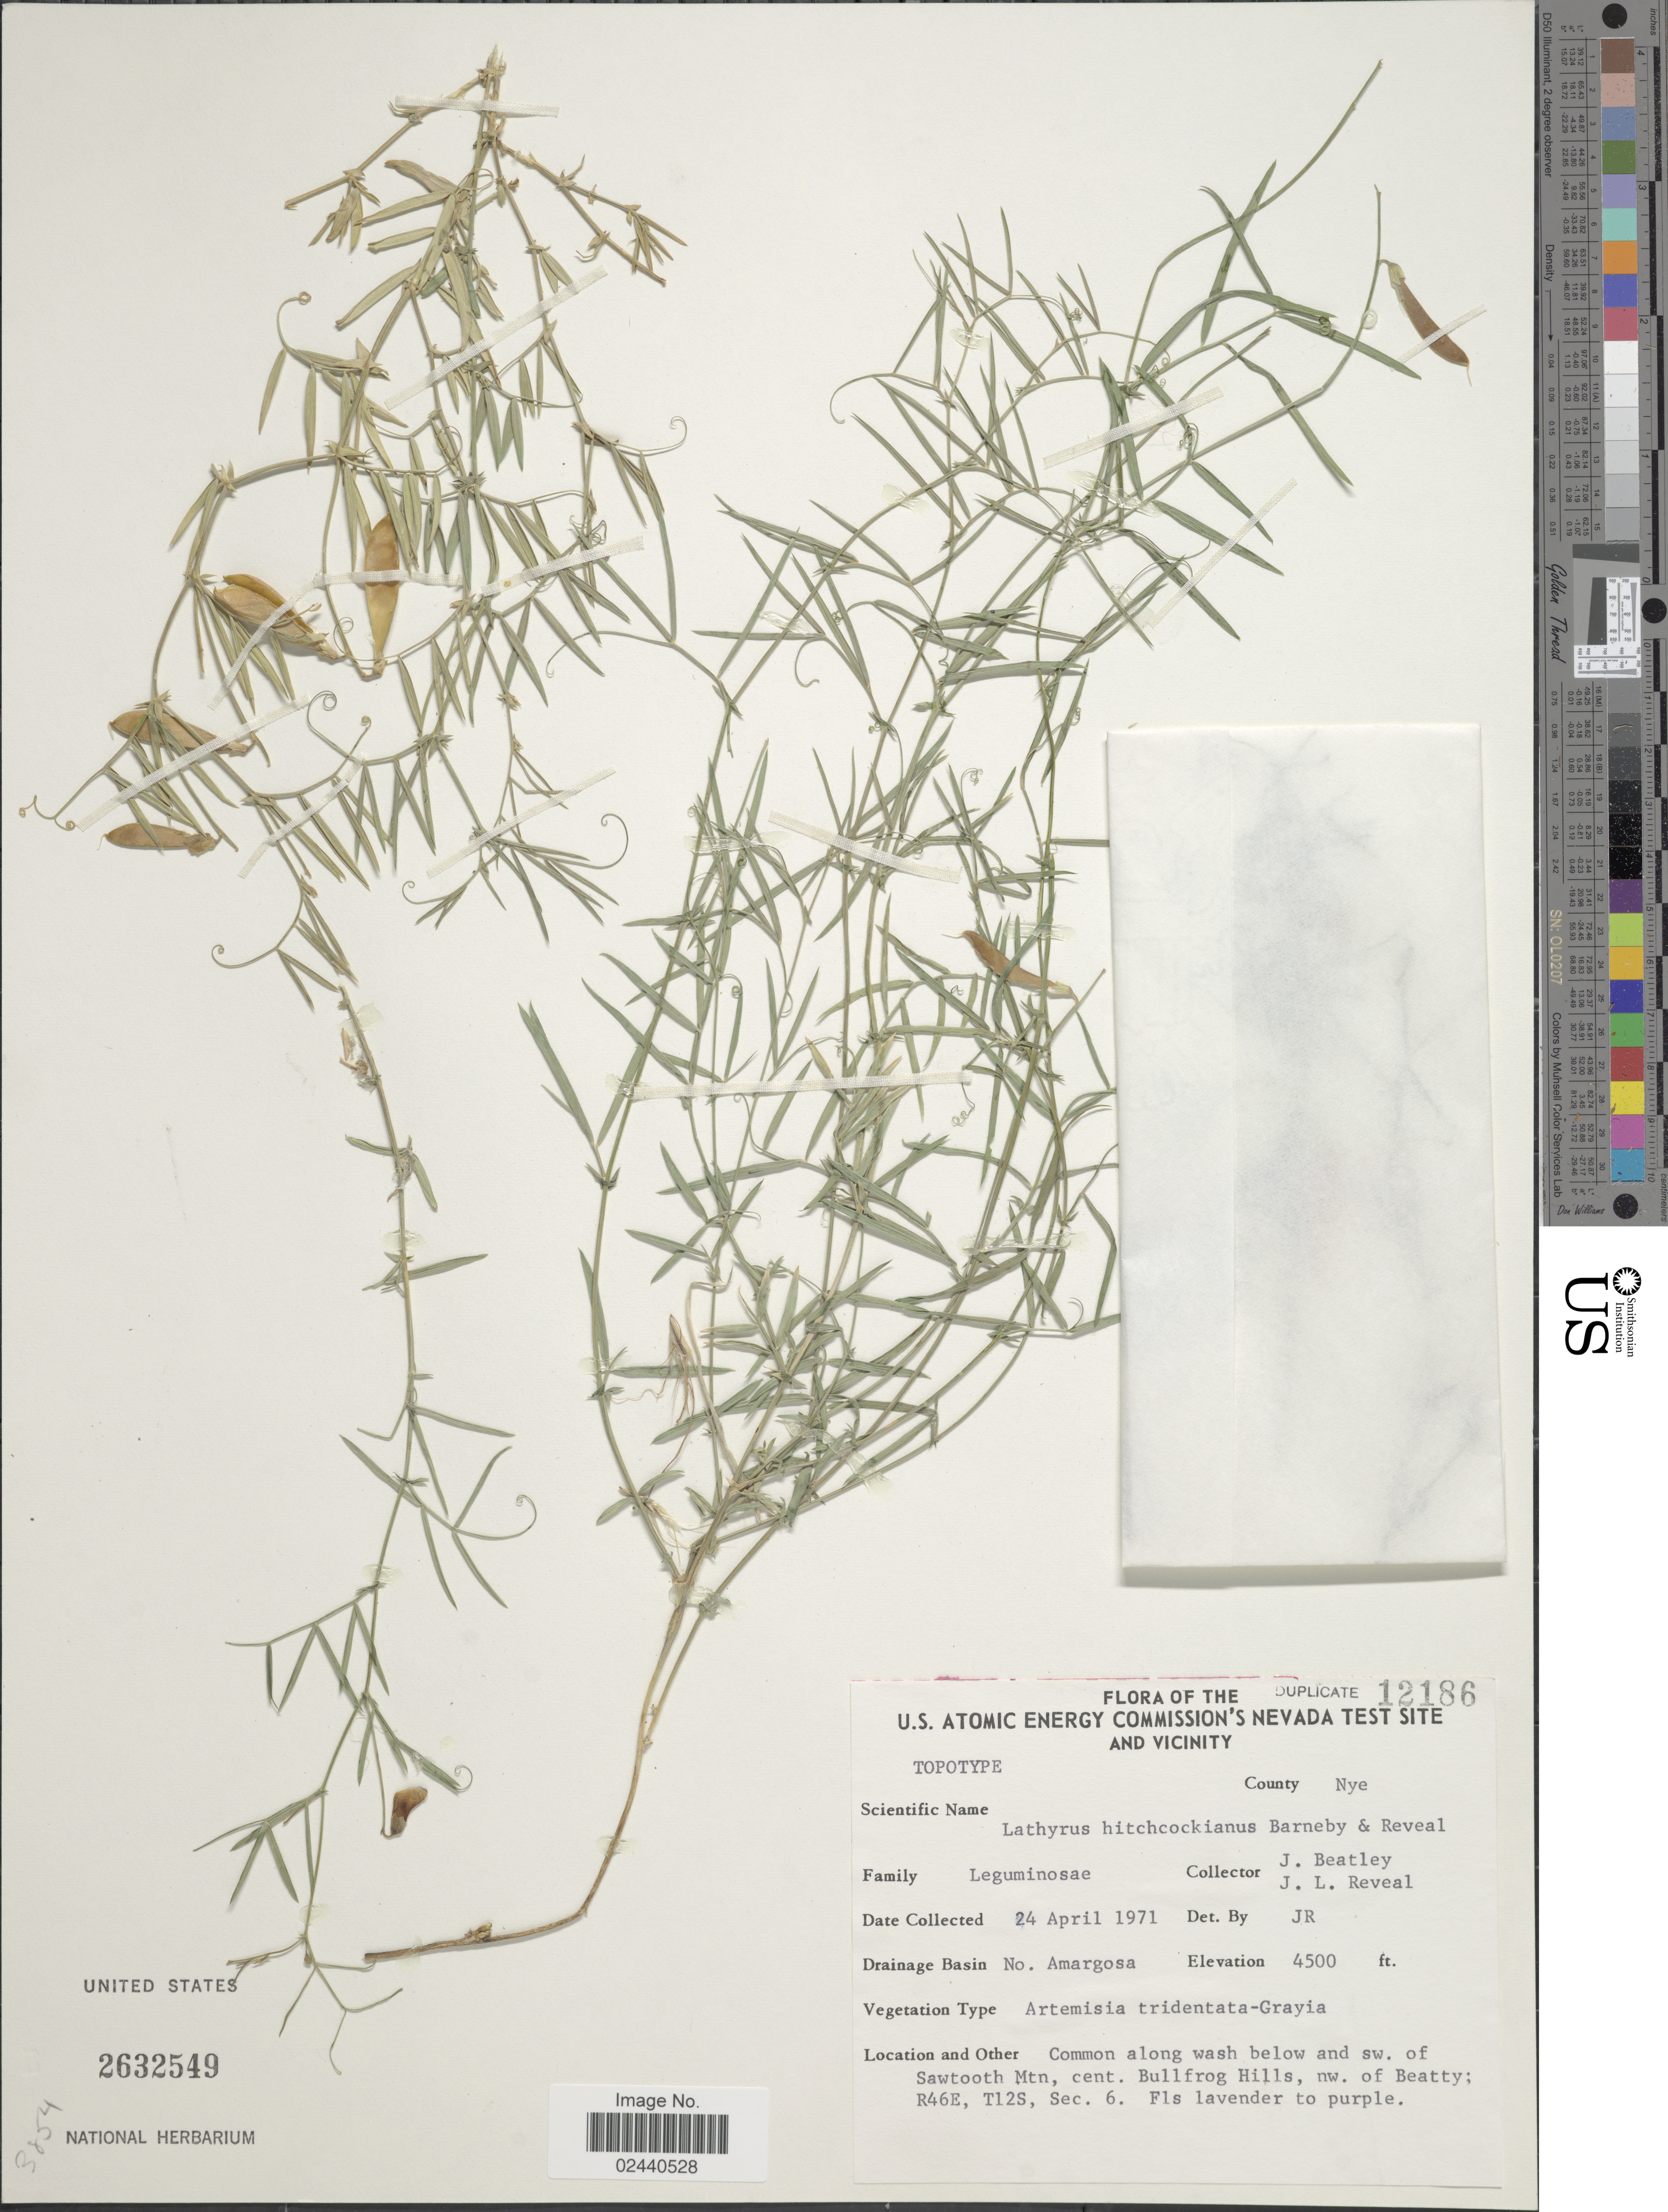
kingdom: Plantae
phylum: Tracheophyta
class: Magnoliopsida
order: Fabales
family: Fabaceae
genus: Lathyrus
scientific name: Lathyrus hitchcockianus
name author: Barneby & Reveal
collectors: J. C. Beatley & J. L. Reveal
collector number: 12186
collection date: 1971-04-24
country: United States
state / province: Nevada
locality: U.S. Antomic Energy Commission's Nevada Test Site and Vicinity. County Nye. No. Amargosa. Common along wash below and sw. of Sawtooth Mtn, cent. Bullfrog Hills, nw. of Beatty; R46E, T12S, Sec. 6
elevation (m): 1372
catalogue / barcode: US 2632549